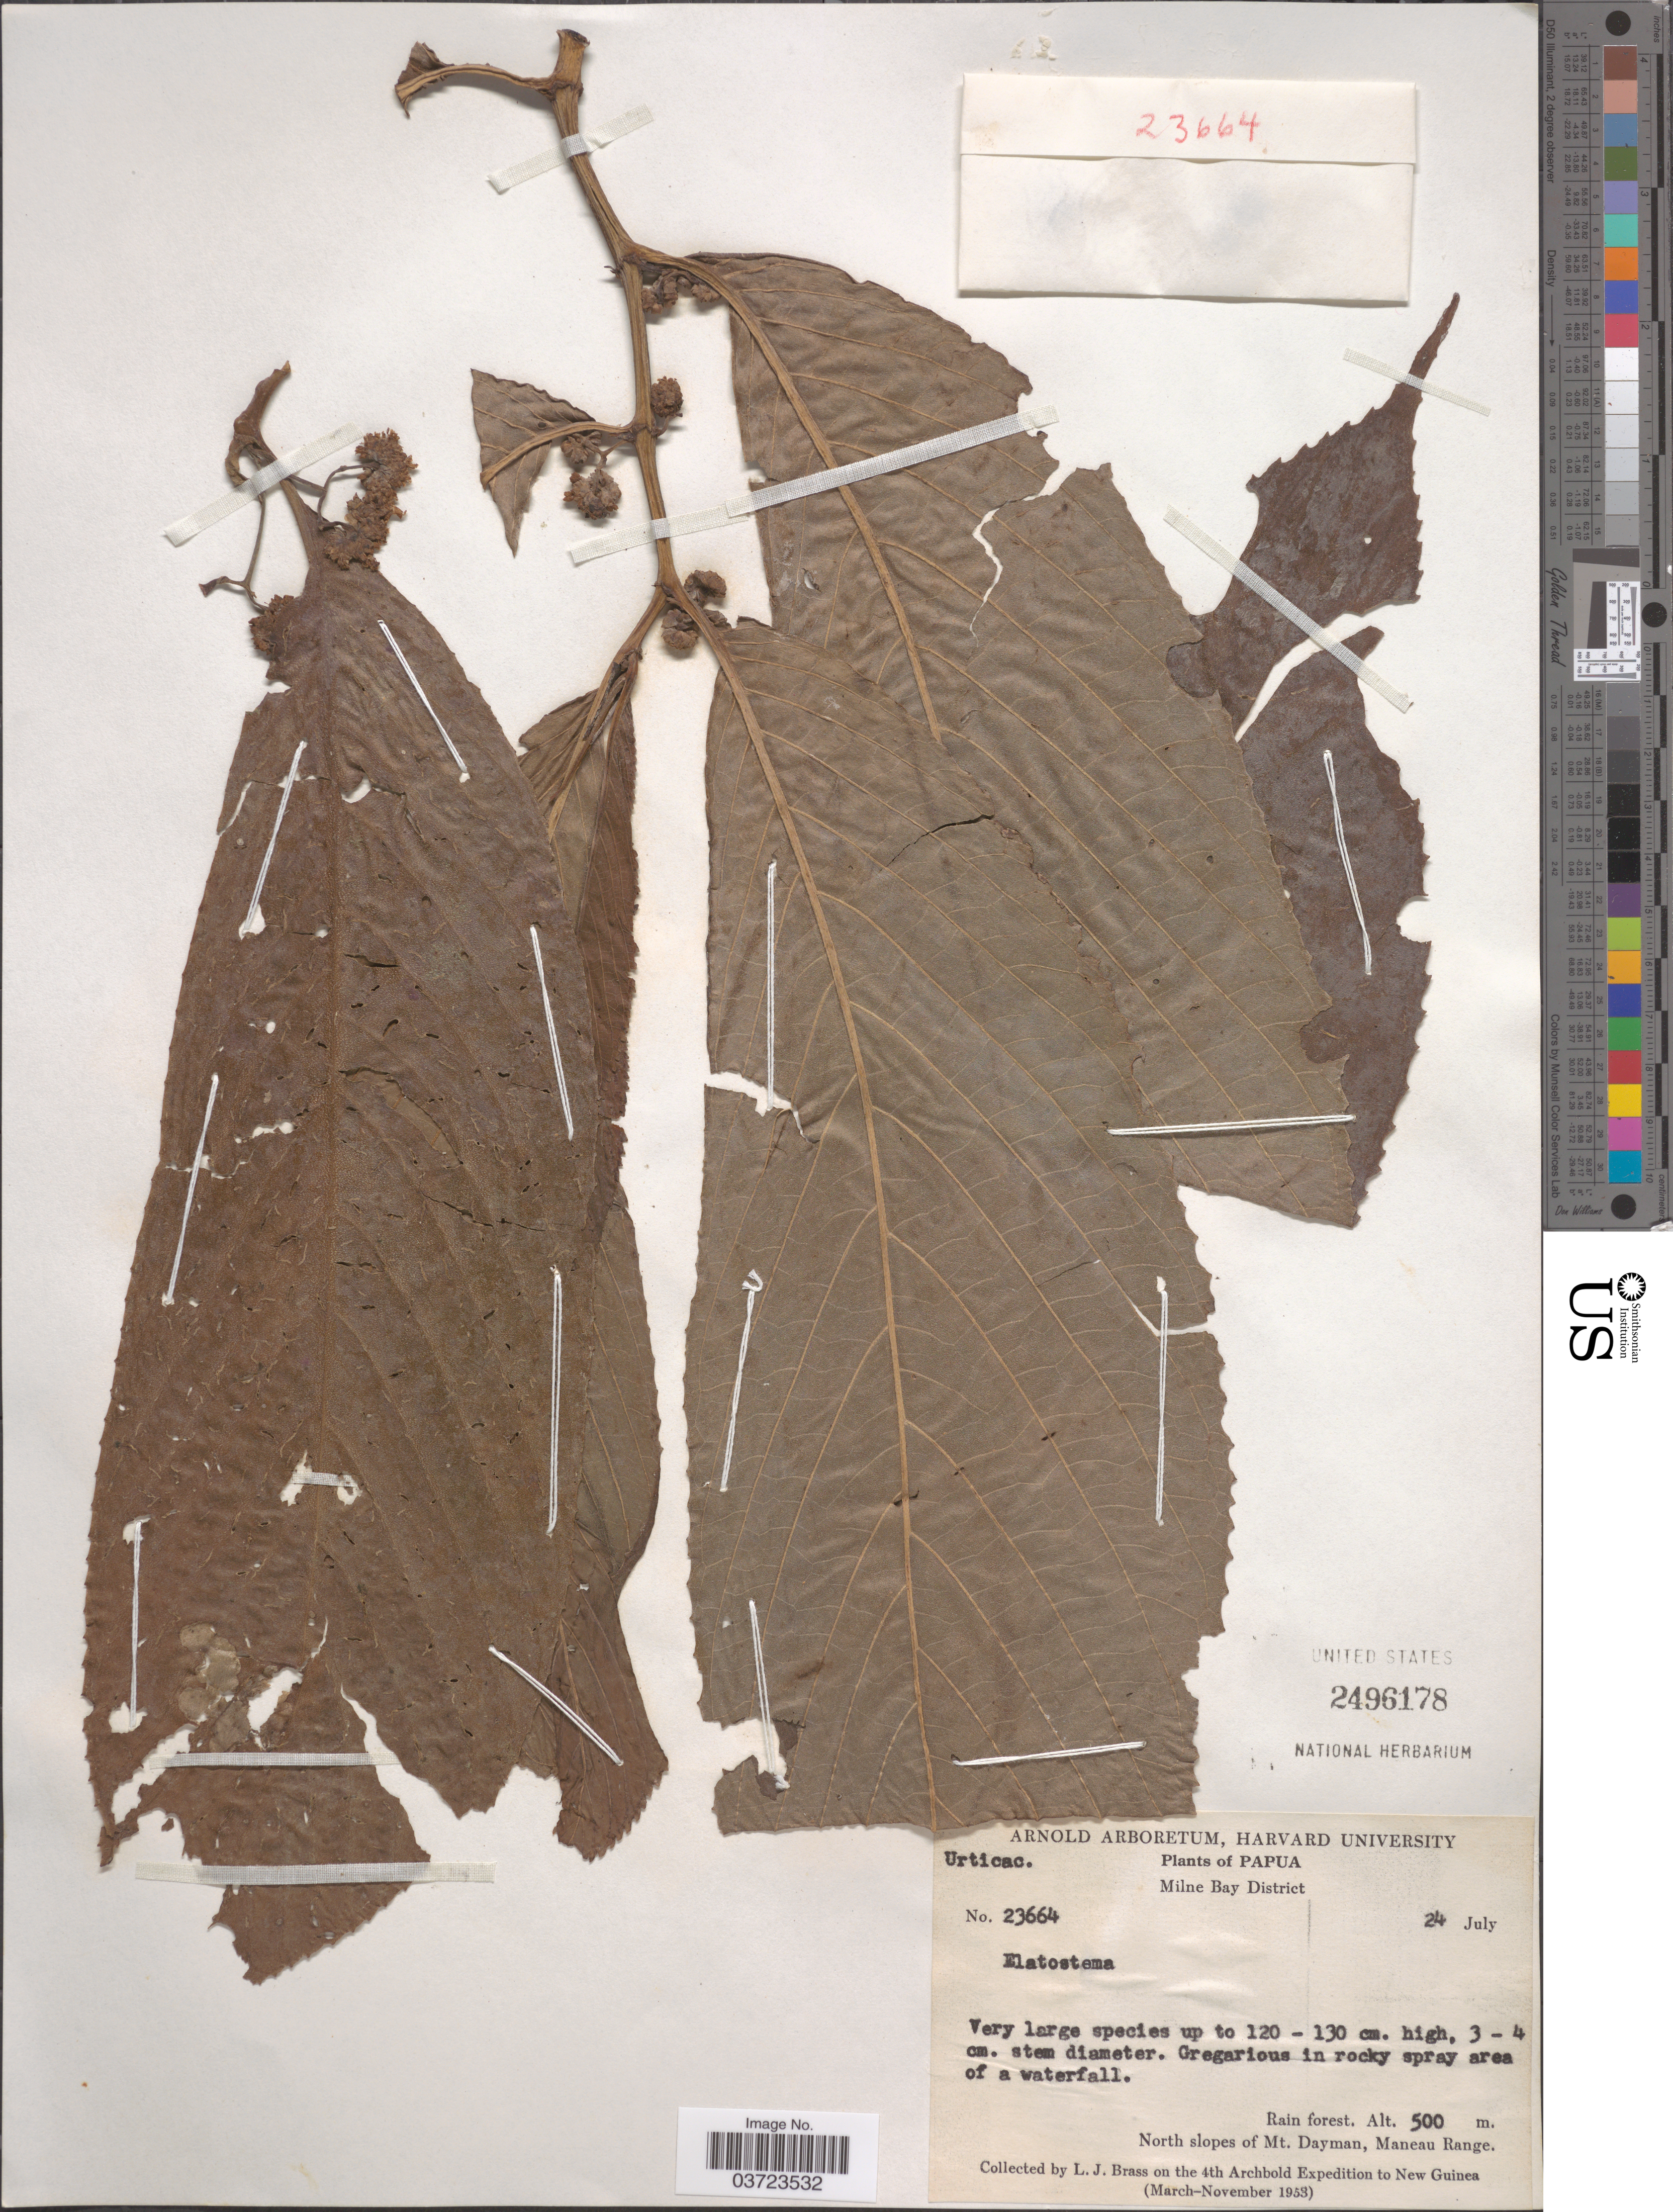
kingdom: Plantae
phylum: Tracheophyta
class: Magnoliopsida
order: Rosales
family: Urticaceae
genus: Elatostema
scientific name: Elatostema sp.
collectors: L. J. Brass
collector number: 23664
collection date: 1953-07-24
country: Papua New Guinea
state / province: Milne Bay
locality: Papua. Milne Bay District. North slopes of Mt. Dayman, Maneau Range. New Guinea.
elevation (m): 500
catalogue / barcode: US 2496178